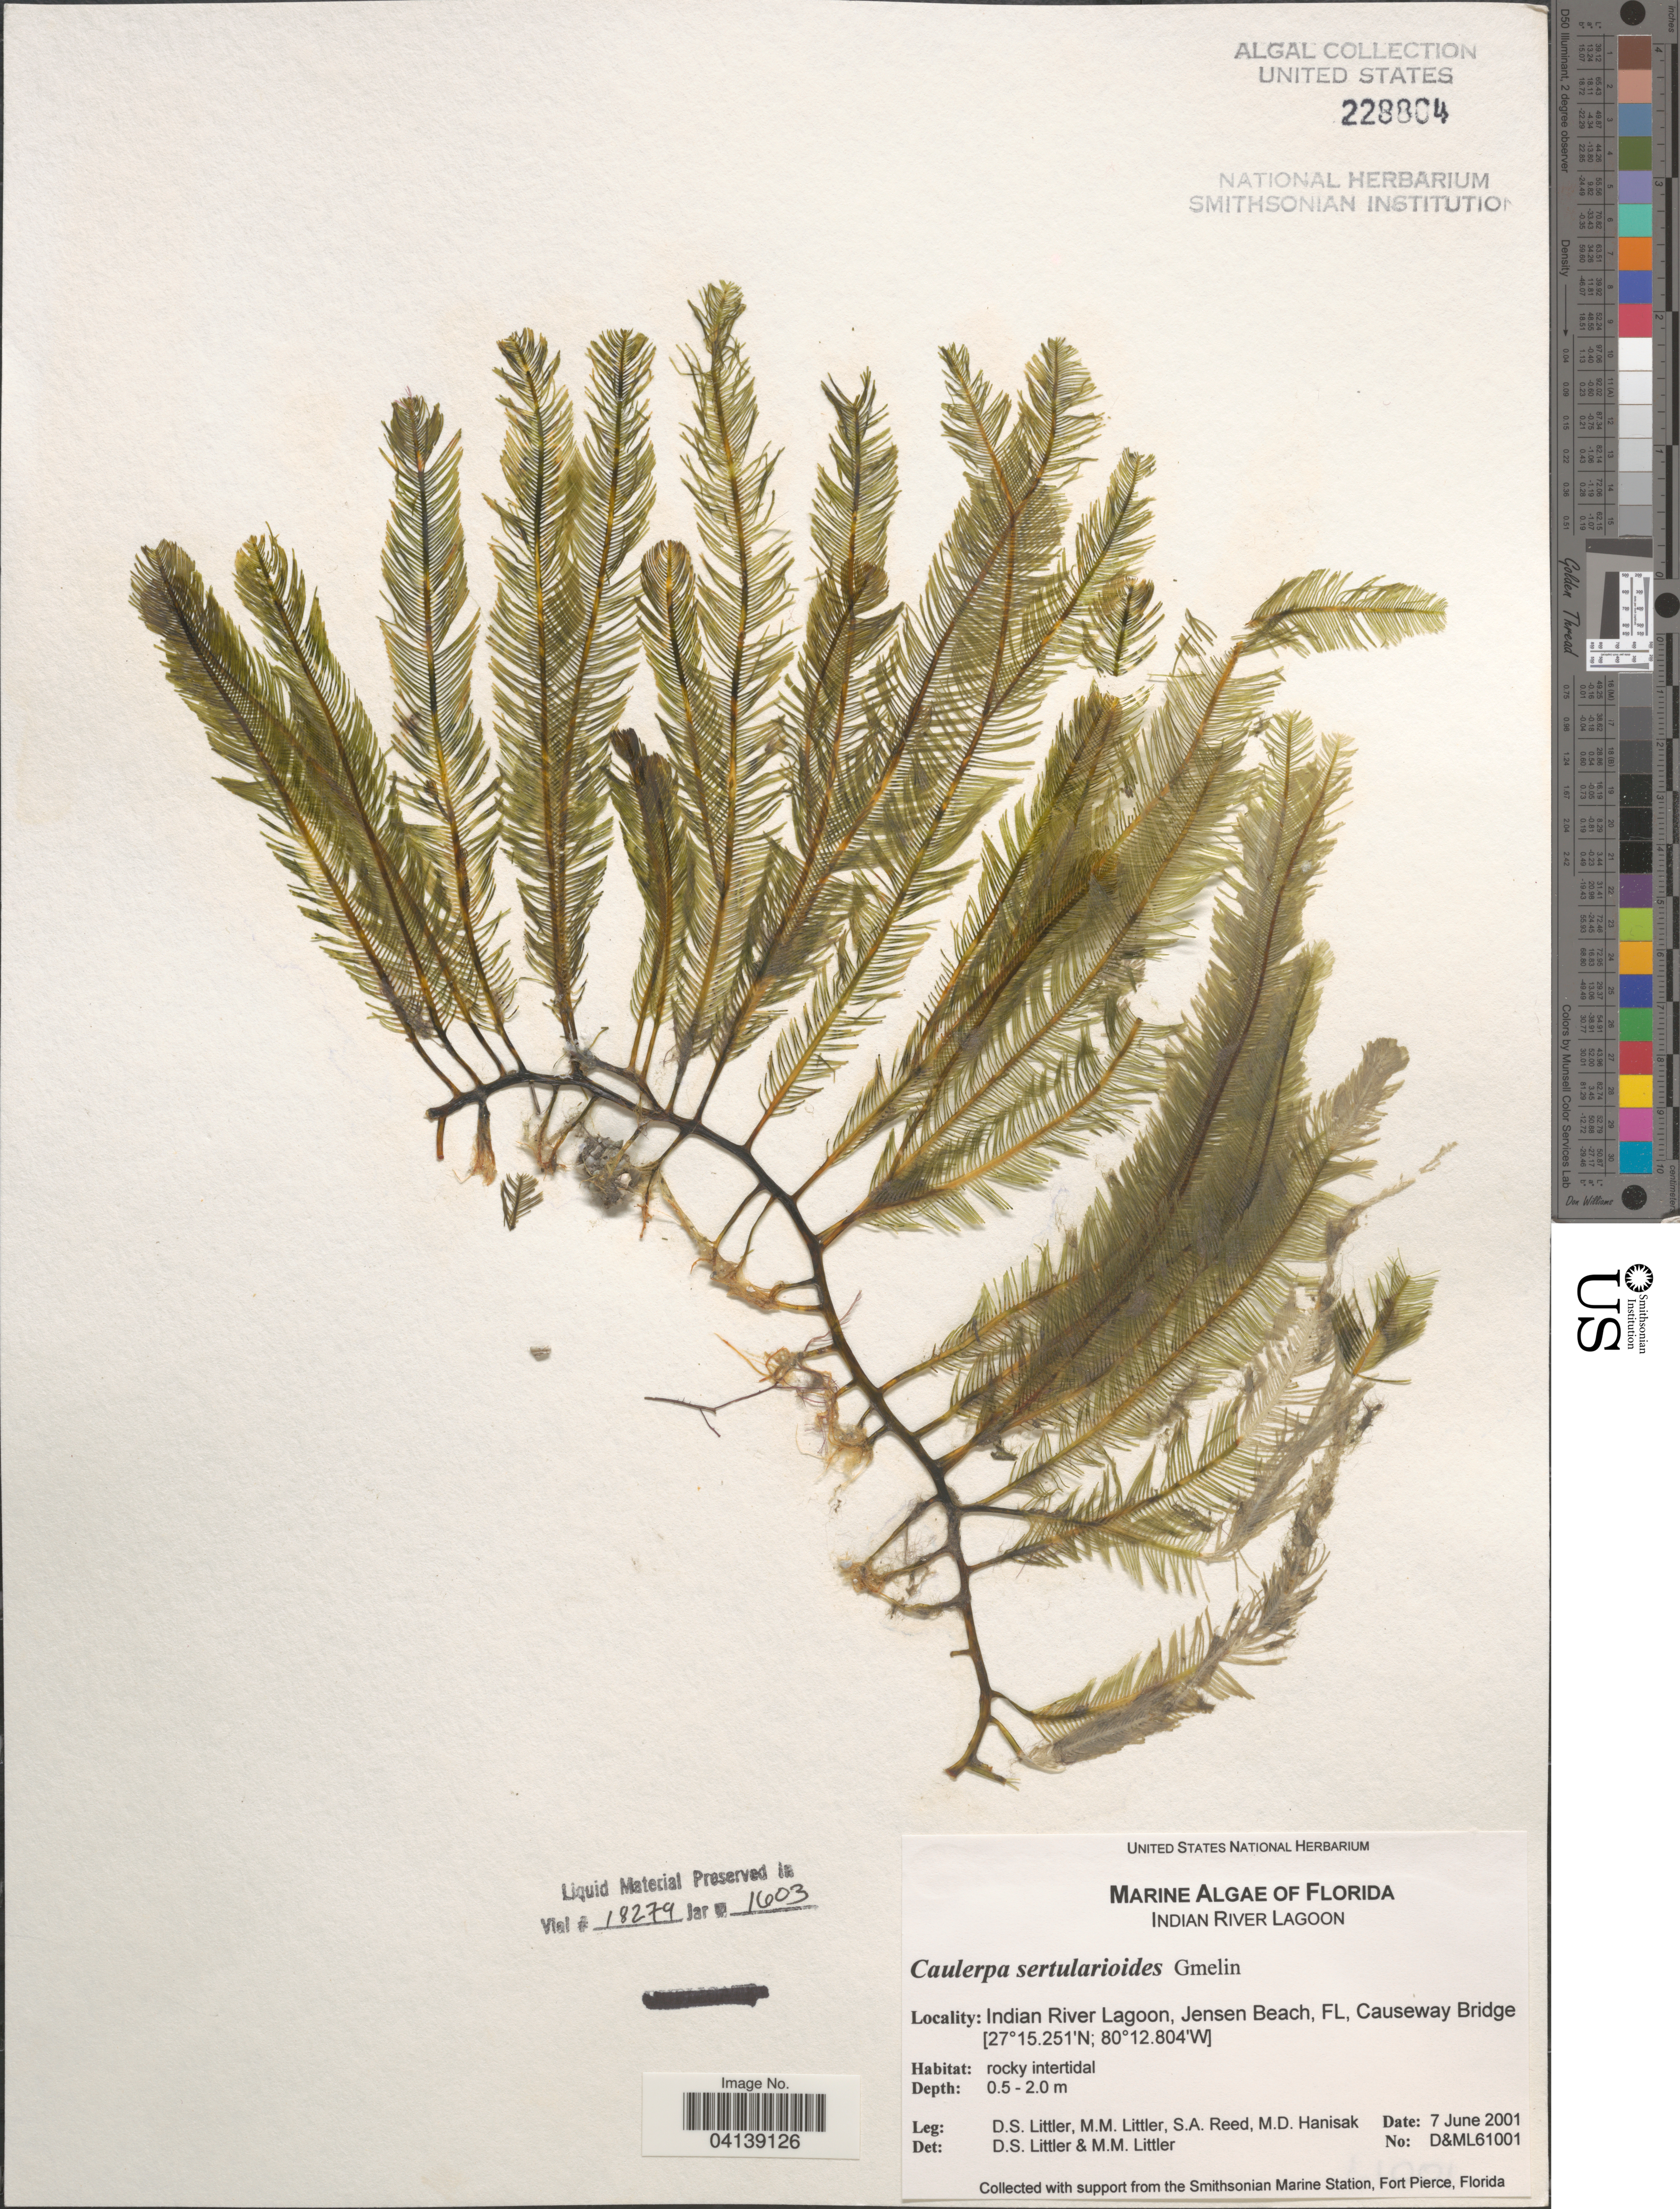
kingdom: Plantae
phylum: Chlorophyta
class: Ulvophyceae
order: Bryopsidales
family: Caulerpaceae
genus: Caulerpa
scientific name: Caulerpa sertularioides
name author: (S.G. Gmel.) M. Howe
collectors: D. S. Littler, S. Reed & M. Hanisak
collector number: D&ML61001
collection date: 2001-06-07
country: United States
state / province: Florida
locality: Indian River Lagoon, Jensen Beach, Causeway Bridge.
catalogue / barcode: US 228804